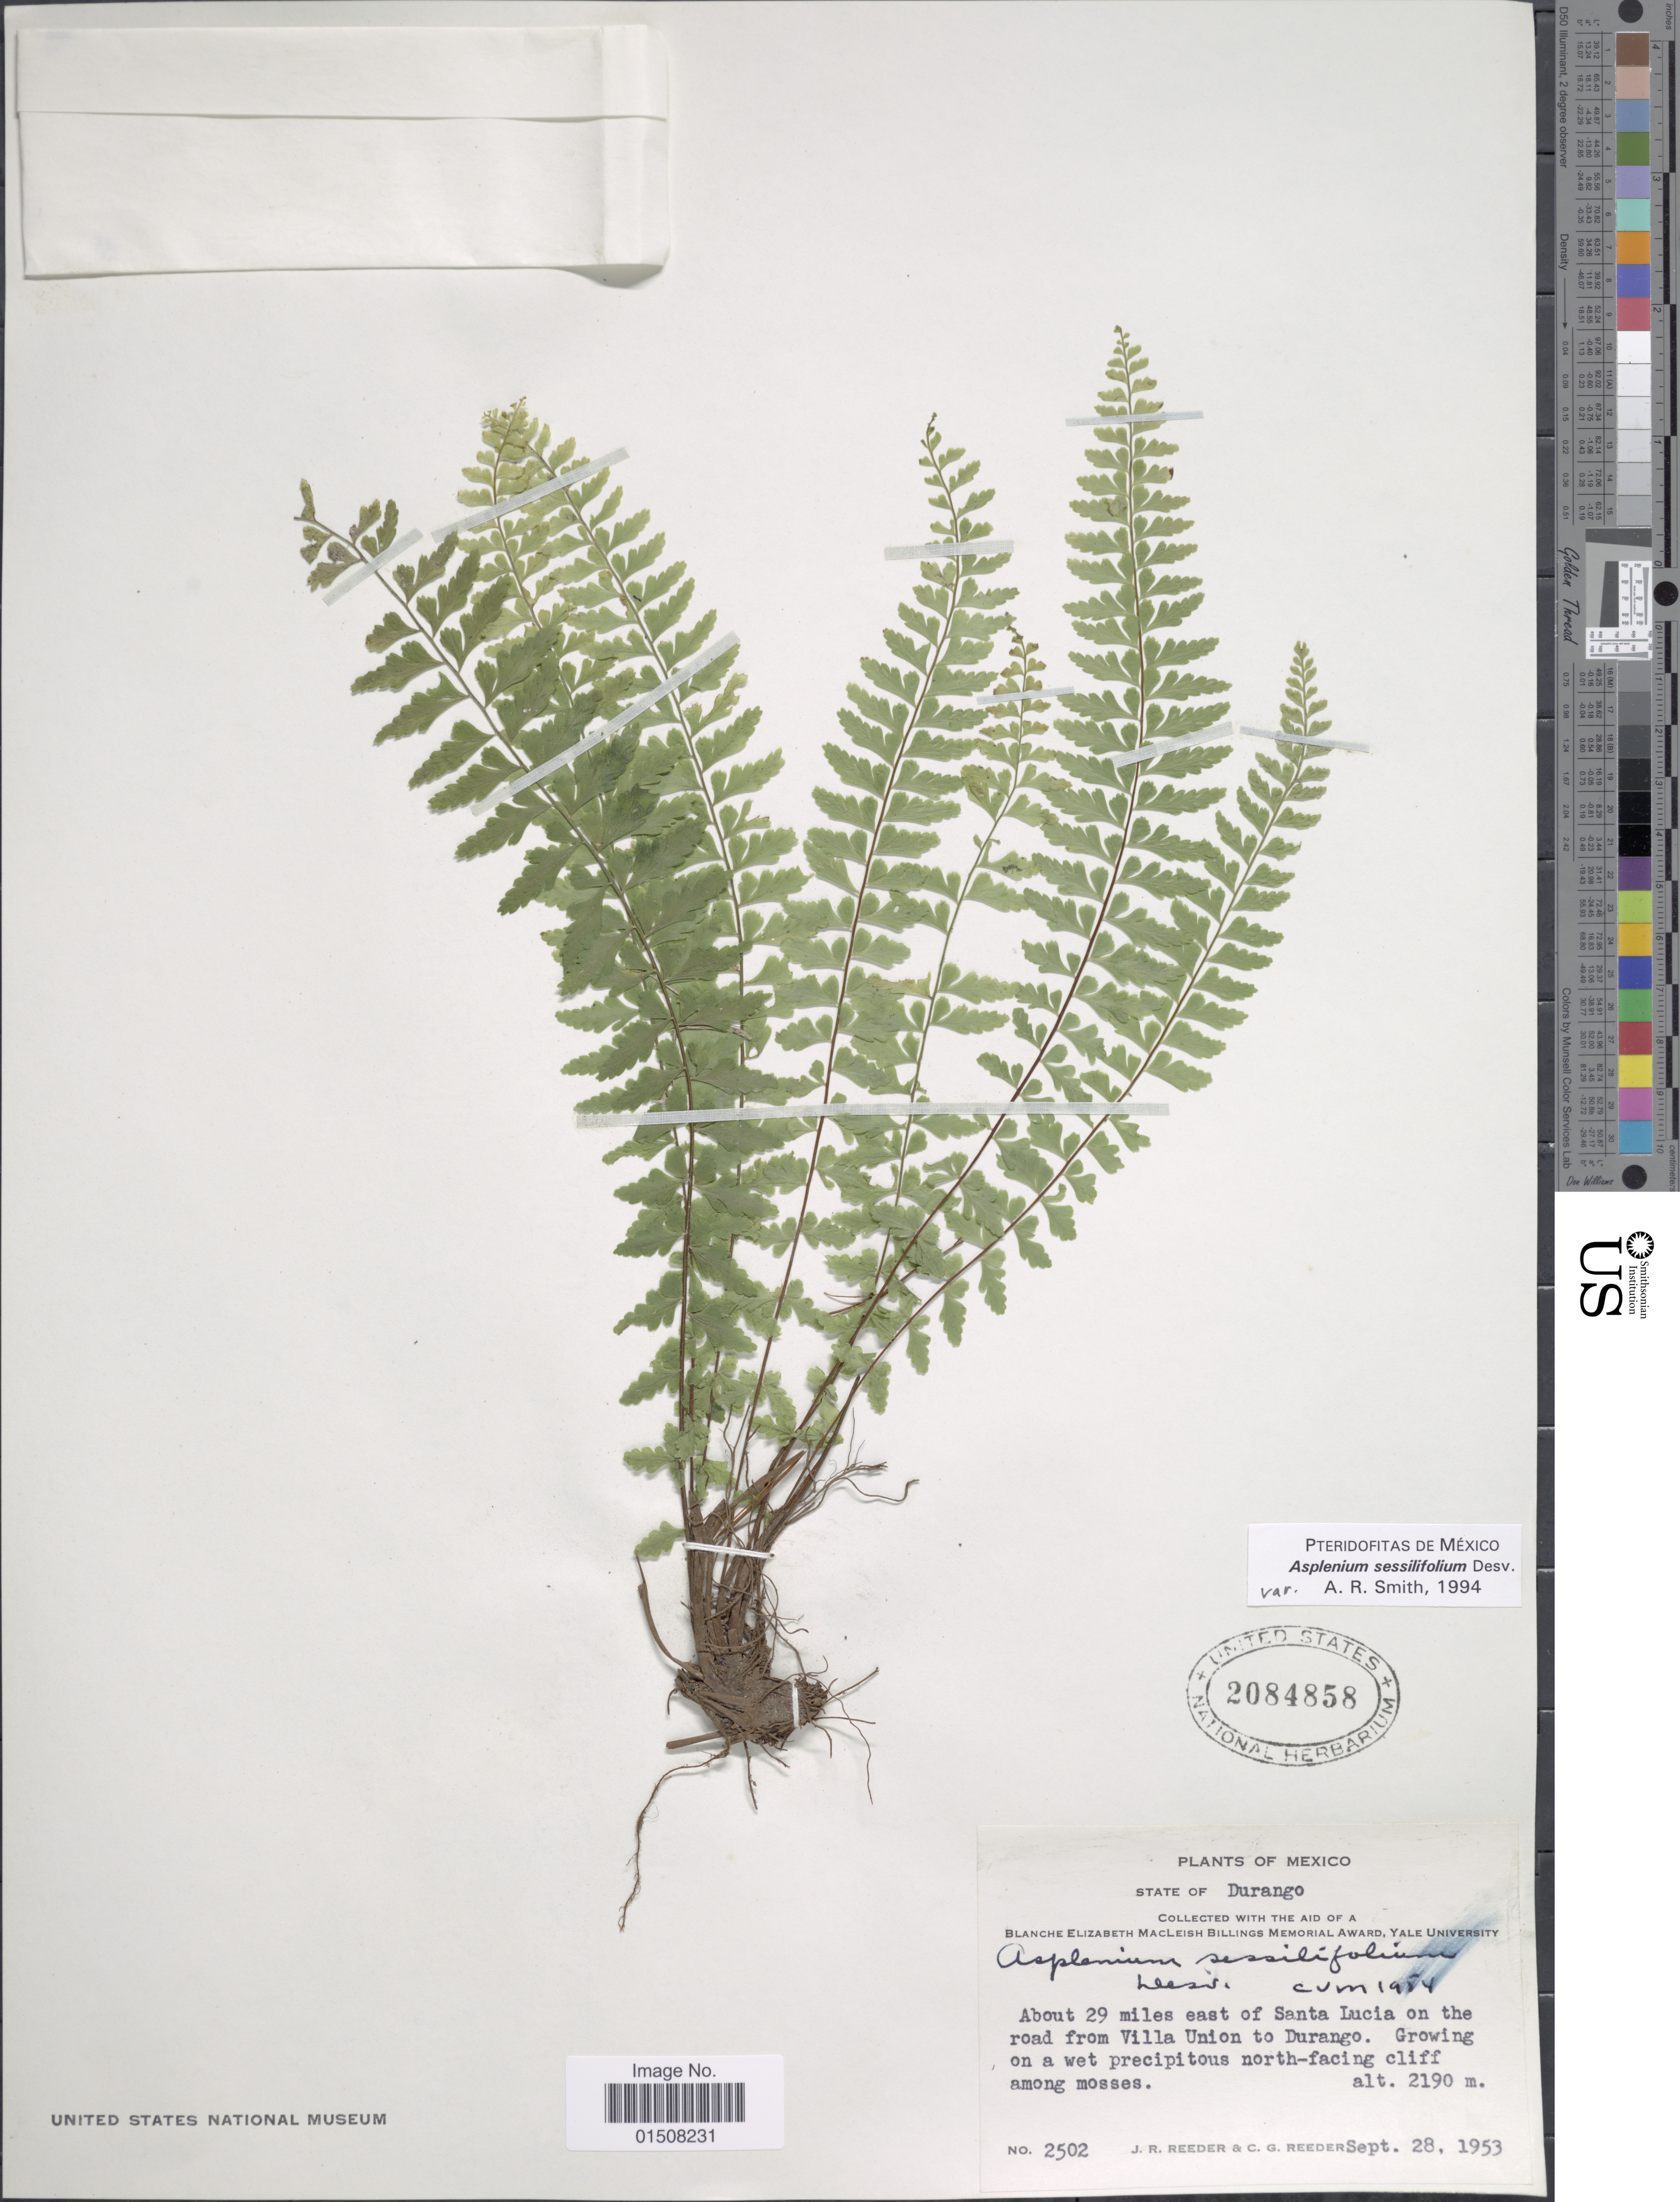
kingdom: Plantae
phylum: Tracheophyta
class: Polypodiopsida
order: Polypodiales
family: Aspleniaceae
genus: Asplenium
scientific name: Asplenium sessilifolium var. occidentale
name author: A.R. Sm.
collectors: J. R. Reeder & C. G. Reeder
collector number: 2502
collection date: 1953-09-28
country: Mexico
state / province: Durango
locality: About 29 miles east of Santa Lucia on the road from Villa Union to Durango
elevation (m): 2190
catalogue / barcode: US 2084858